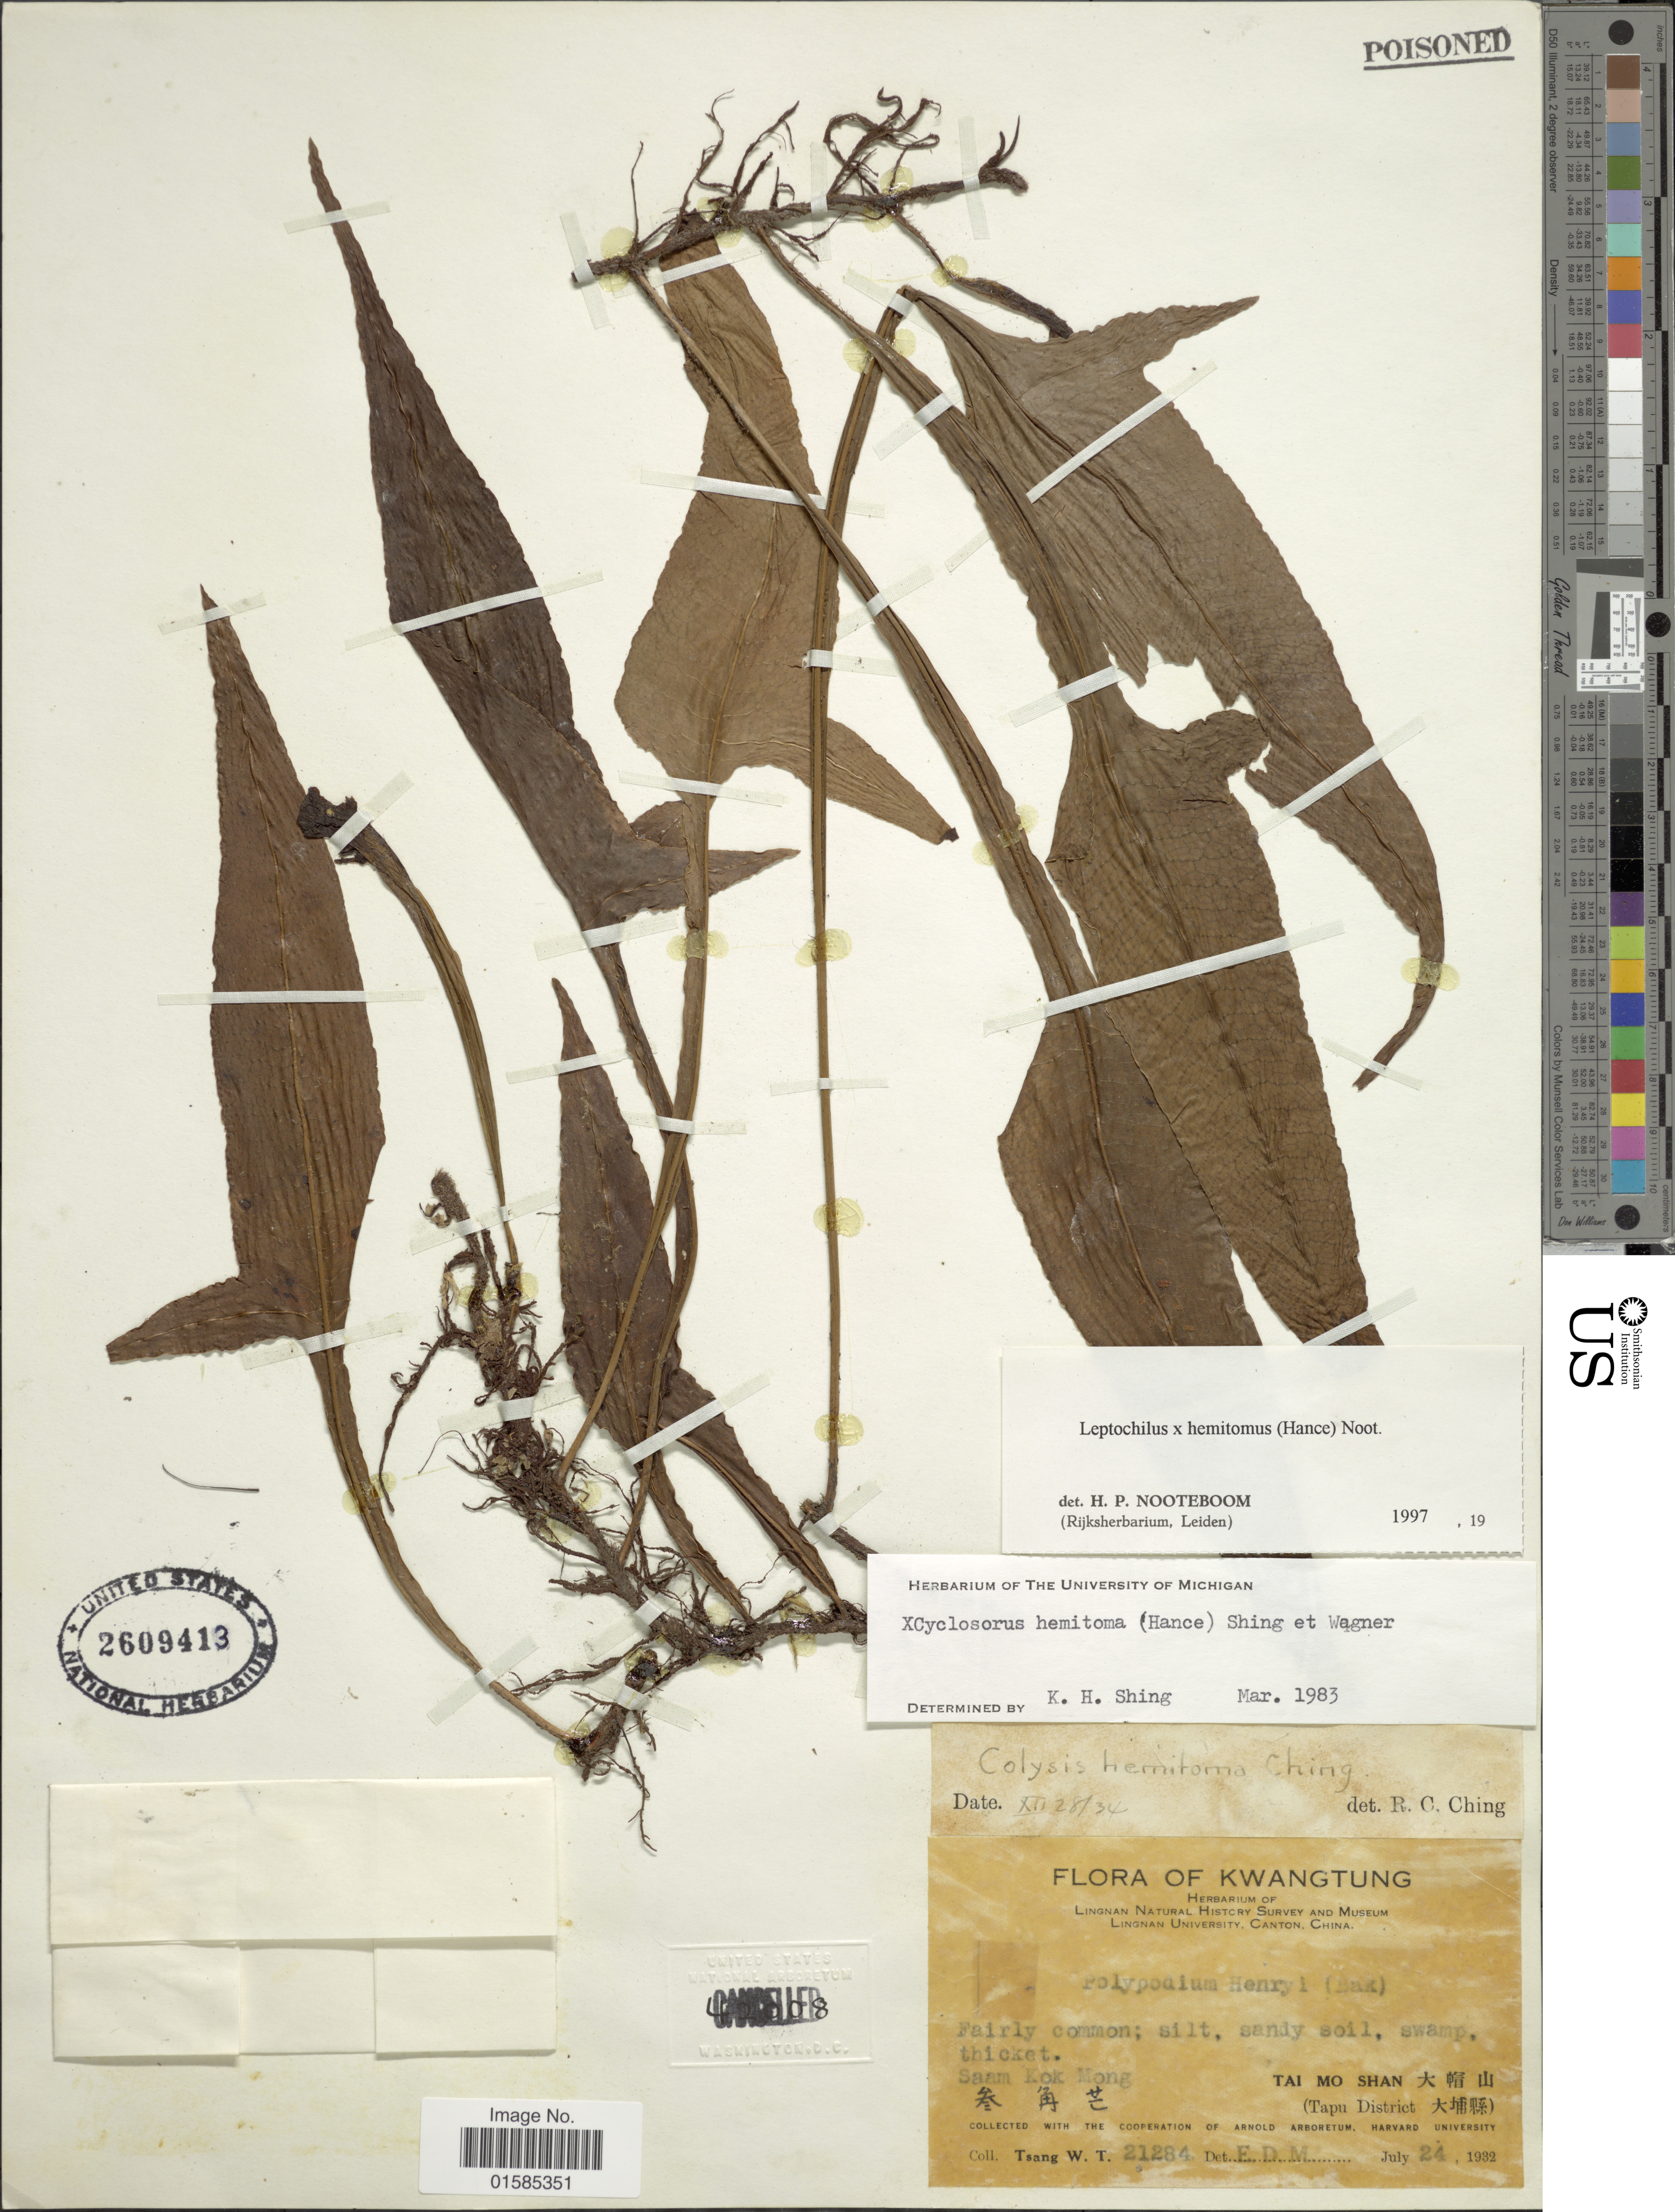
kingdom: Plantae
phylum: Tracheophyta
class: Polypodiopsida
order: Polypodiales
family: Polypodiaceae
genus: Leptochilus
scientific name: Leptochilus x hemitomus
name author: (Hance) Noot.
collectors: W. T. Tsang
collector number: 21284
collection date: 1932-07-24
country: China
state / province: Guangdong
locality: Kwangtung, Saam kok Mong, Tai Mo Shan (Tapu District)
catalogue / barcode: US 2609413